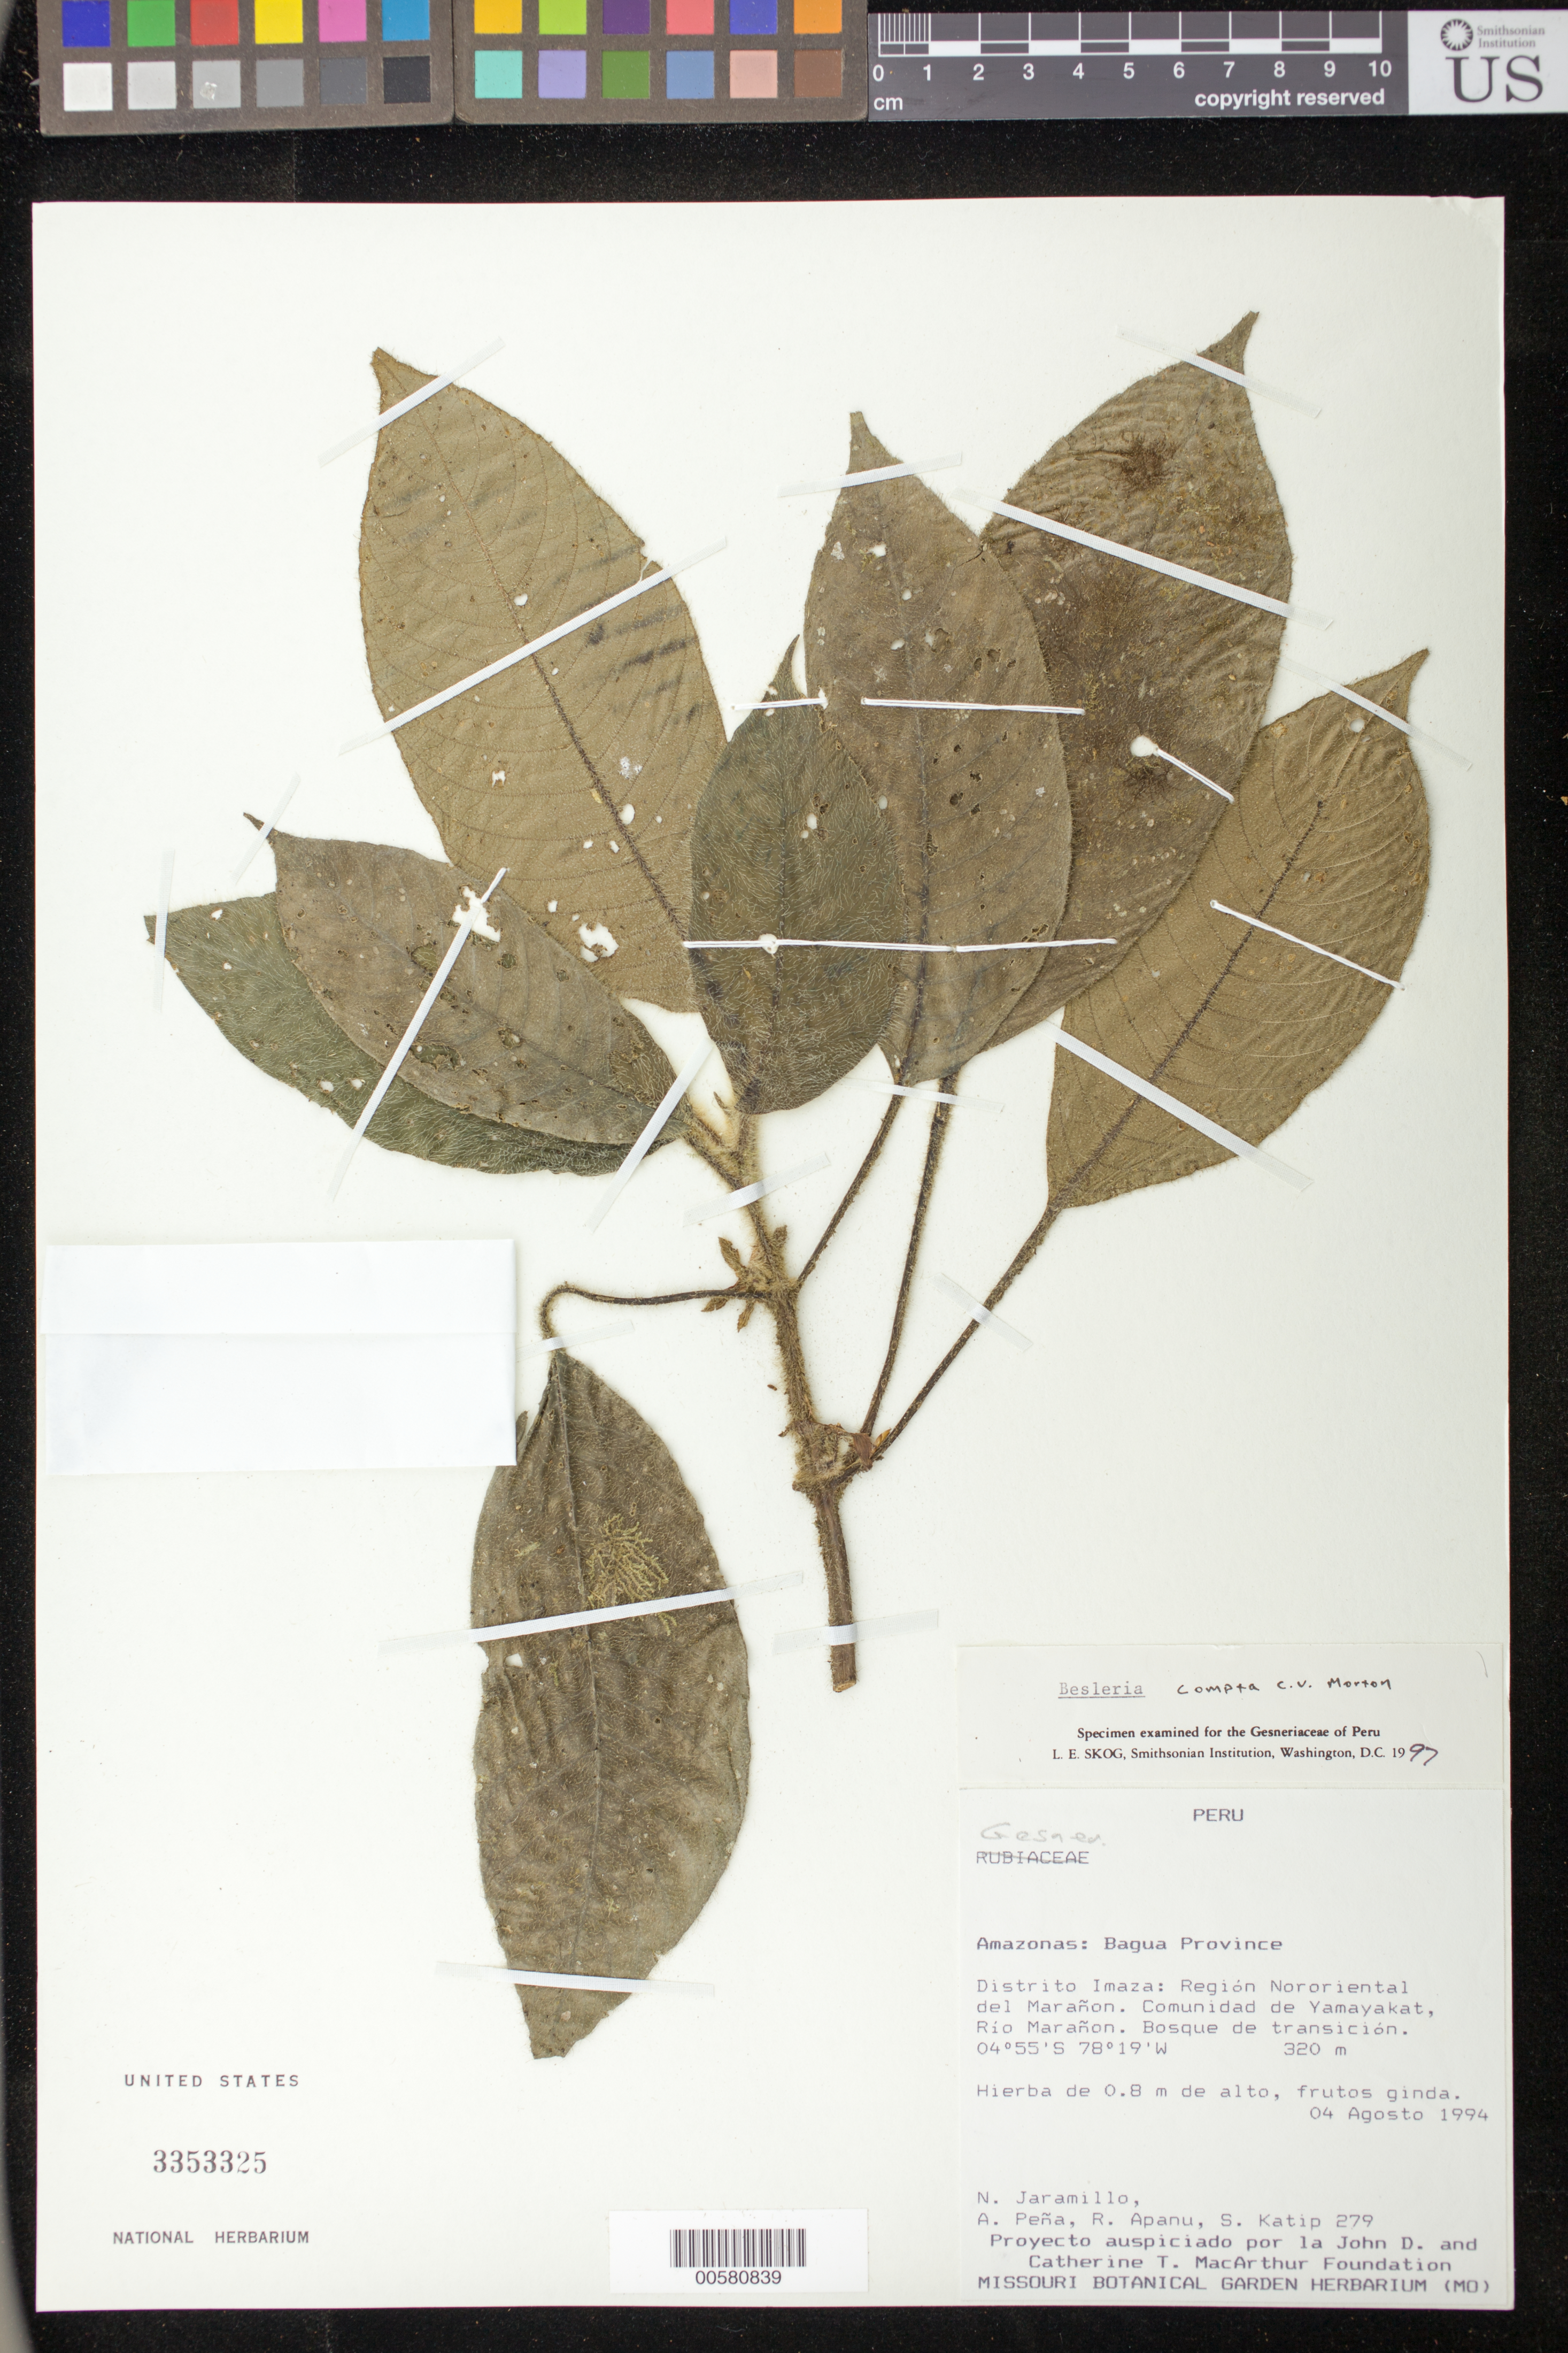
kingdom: Plantae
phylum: Tracheophyta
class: Magnoliopsida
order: Lamiales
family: Gesneriaceae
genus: Besleria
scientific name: Besleria compta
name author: C.V. Morton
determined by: Skog, Laurence E.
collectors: N. Jaramillo, A. Peña, R. Apanu & A. Katip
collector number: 279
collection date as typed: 04 Aug 1994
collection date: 1994-08-04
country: Peru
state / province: Amazonas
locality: Prov. Bagua, dtto. Imaza: región nororiental del Marañon, comunidad de Yamayakat, Río Marañon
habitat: Bosque de transición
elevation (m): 320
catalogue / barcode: US 3353325